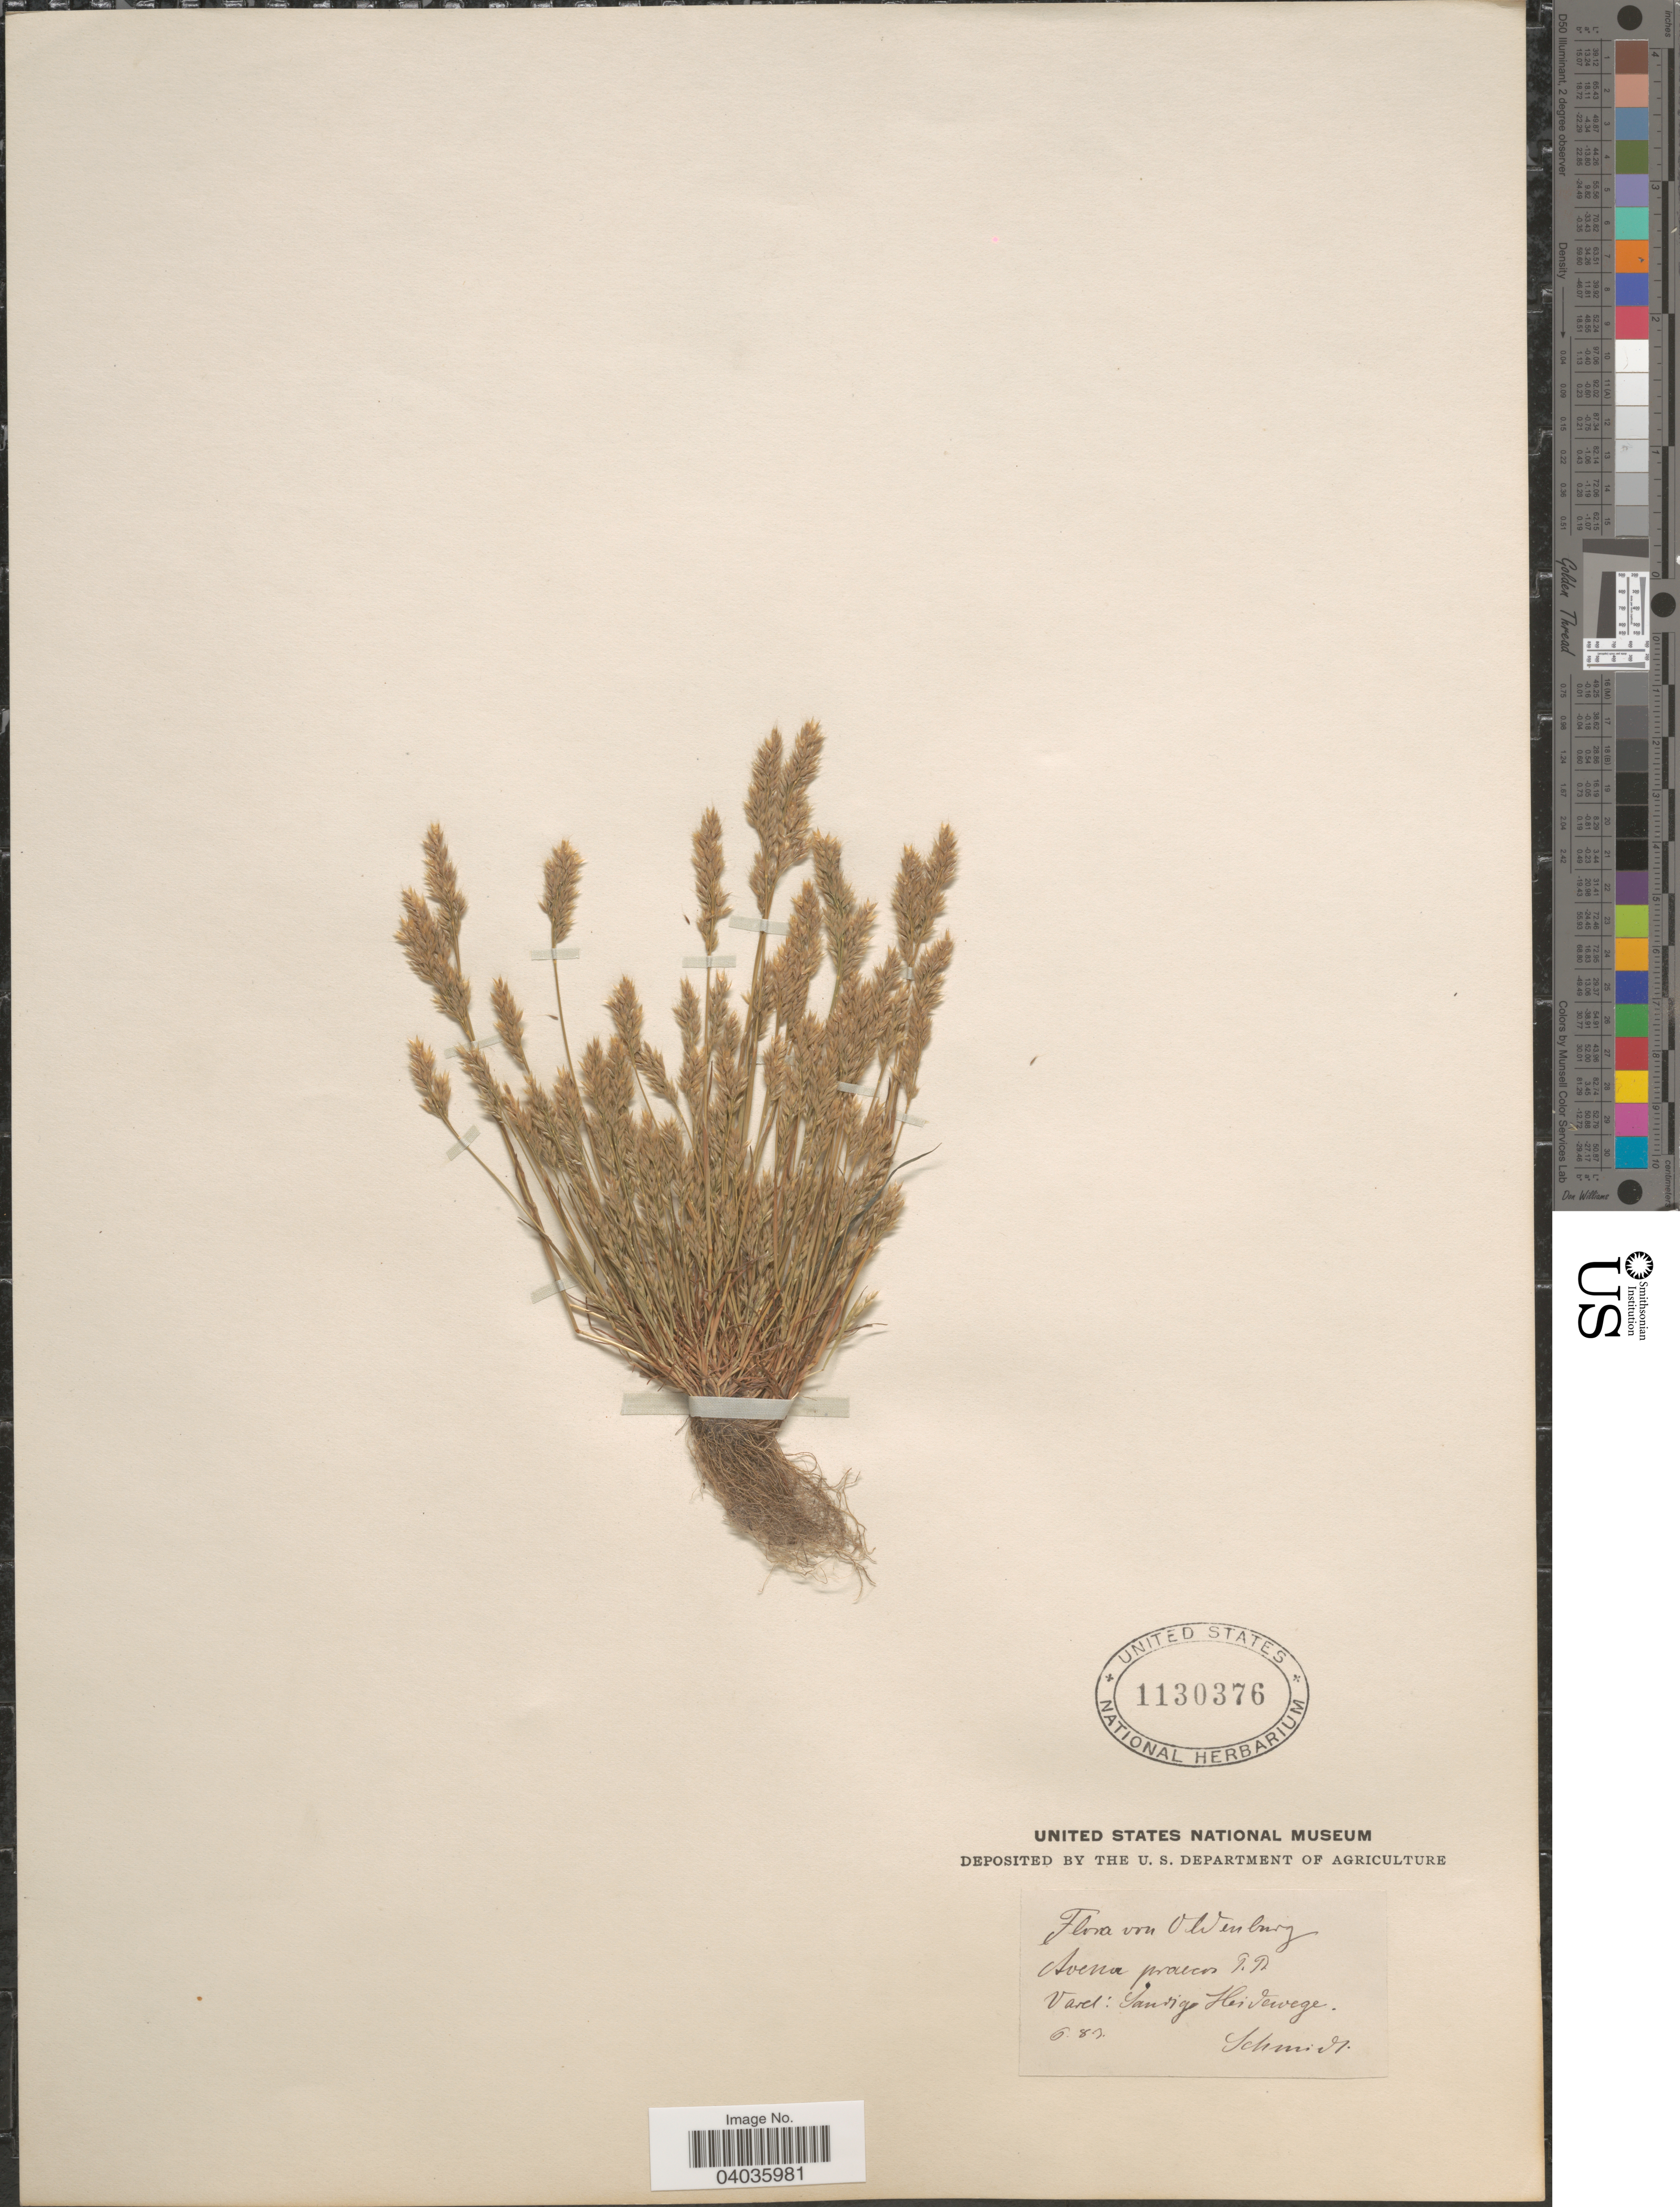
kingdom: Plantae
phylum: Tracheophyta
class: Liliopsida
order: Poales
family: Poaceae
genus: Aira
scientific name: Aira praecox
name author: L.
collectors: Schmidt, --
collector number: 683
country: Switzerland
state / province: Vaud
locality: Ohlenburg. Sandige Heidewege.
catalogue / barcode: US 1130376